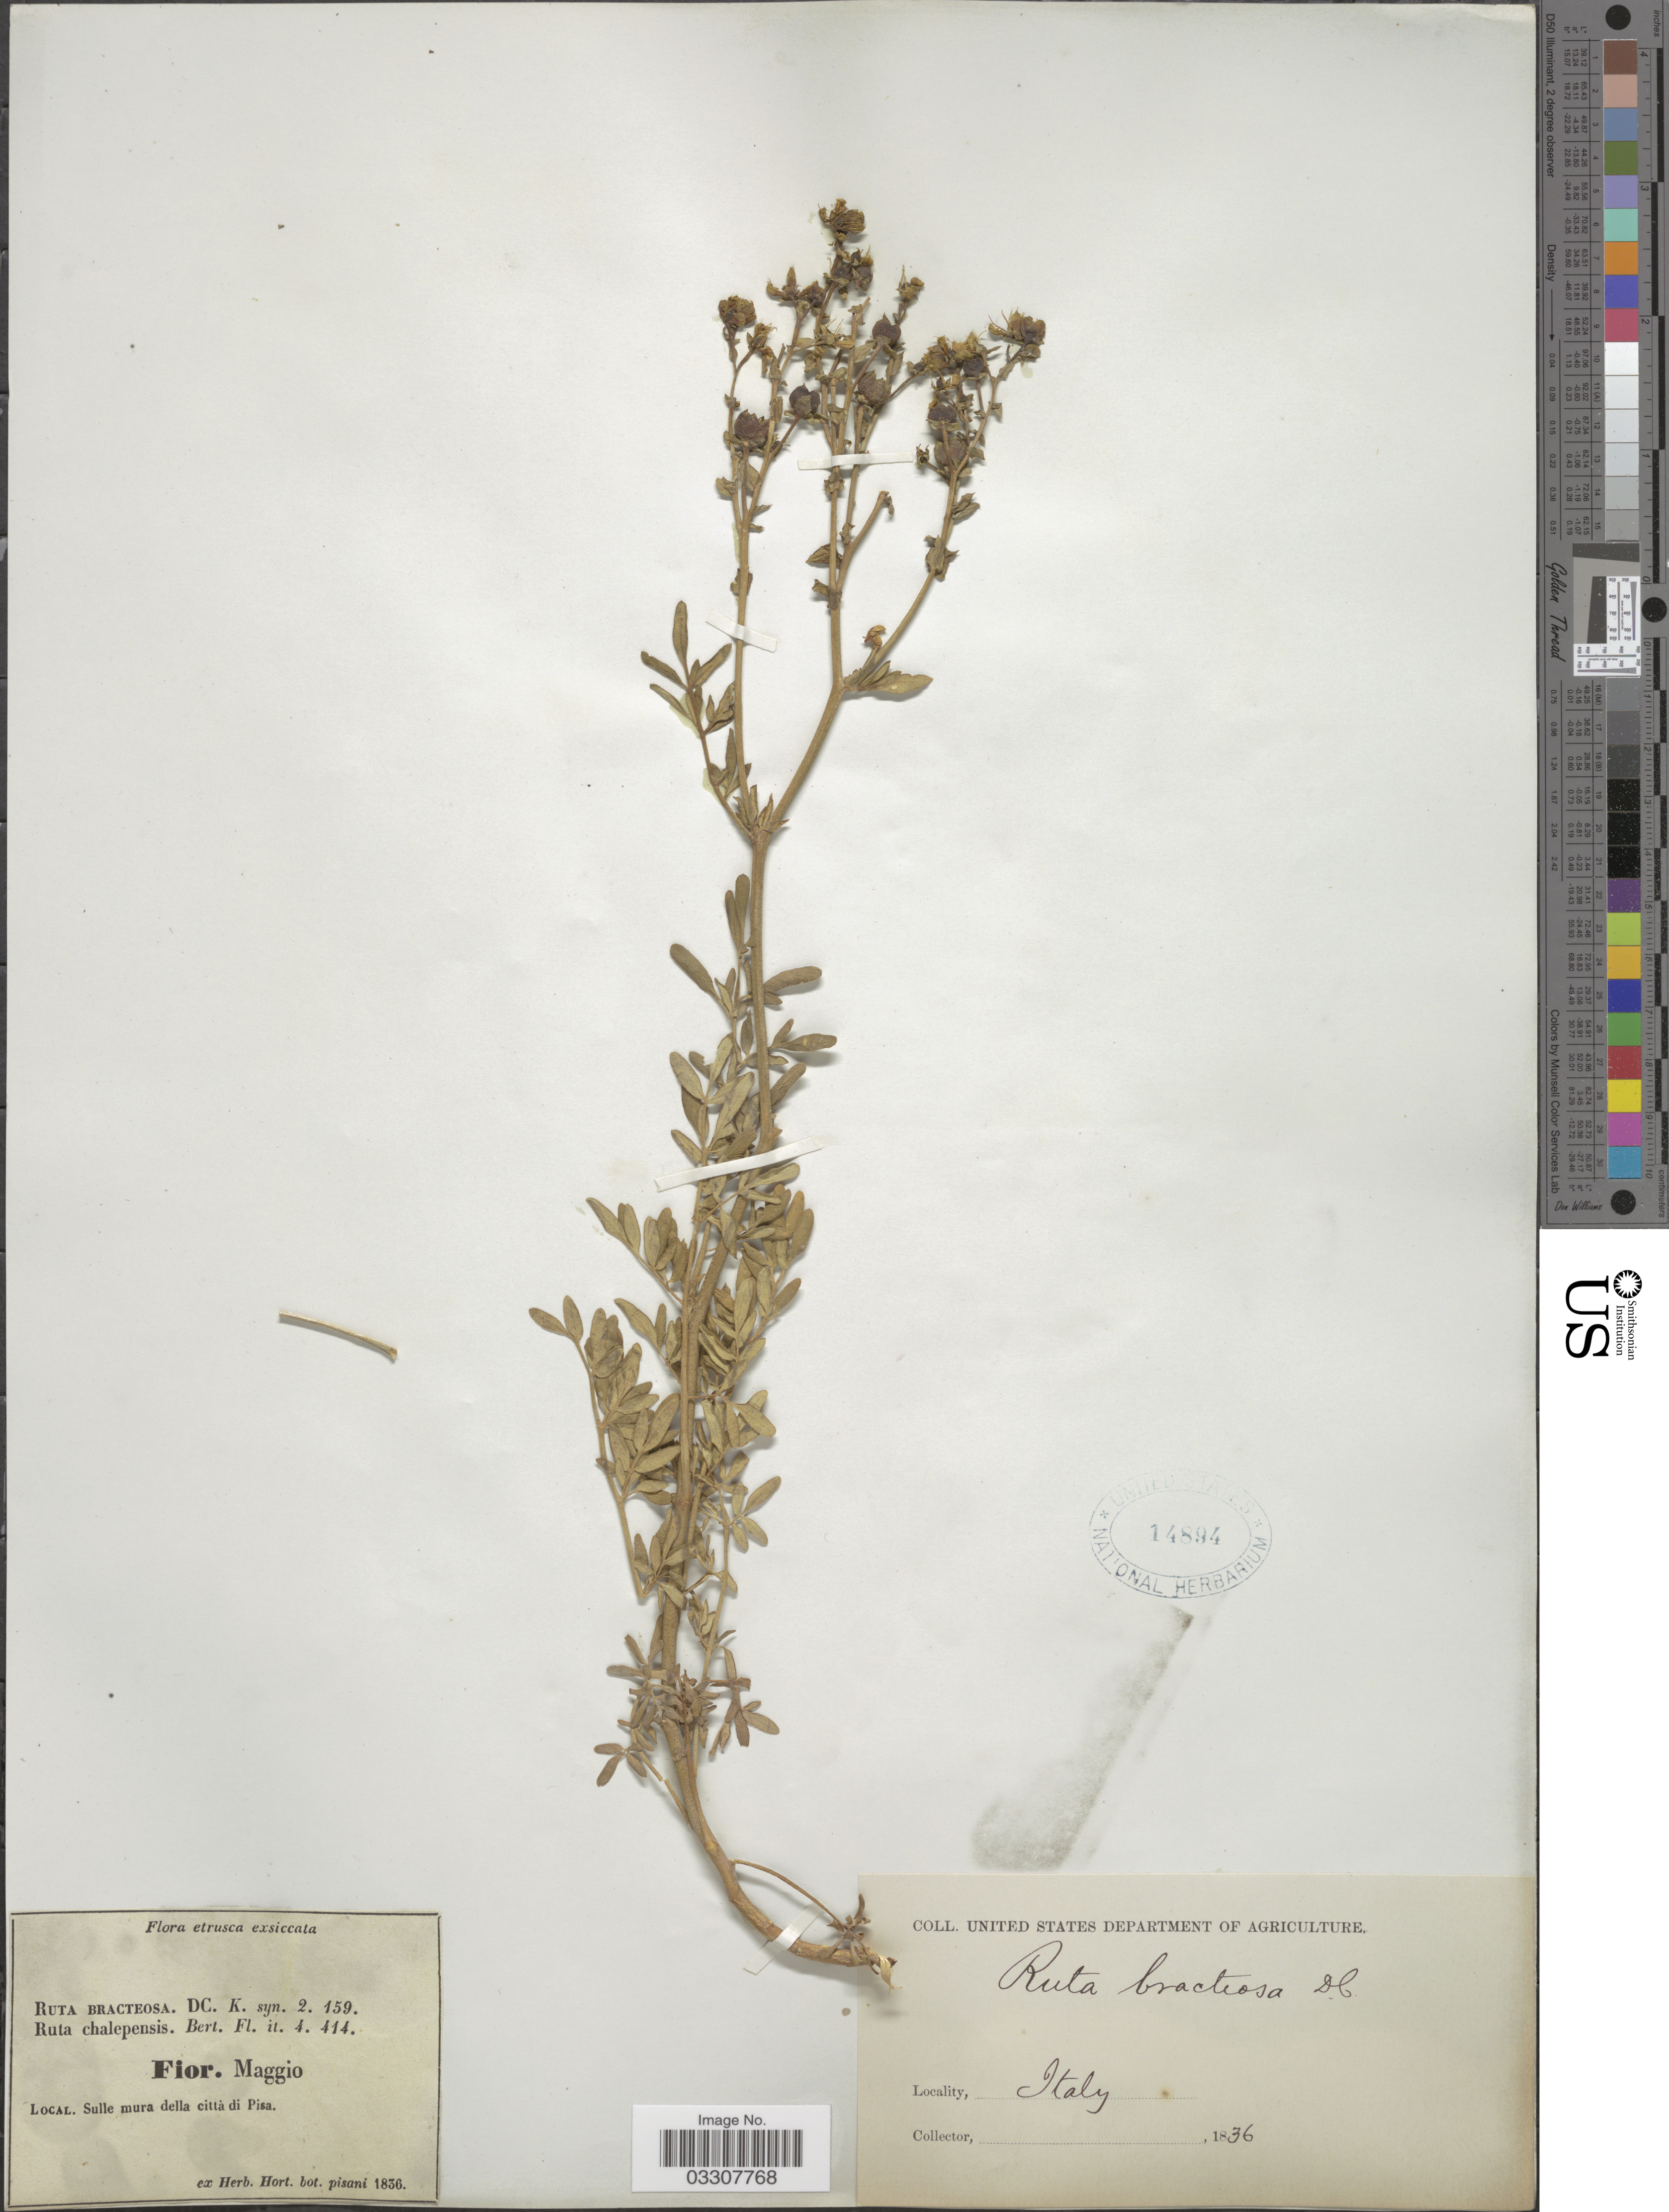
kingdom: Plantae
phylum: Tracheophyta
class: Magnoliopsida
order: Sapindales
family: Rutaceae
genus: Ruta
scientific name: Ruta chalepensis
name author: L.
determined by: Strong, Mark T., (BOT), Smithsonian Institution - National Museum of Natural History (UNITED STATES)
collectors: ex herb. Hort. Bot. Pisani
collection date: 1836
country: Italy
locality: Etrusca. Sulle mura della città di Pisa.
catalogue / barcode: US 14894